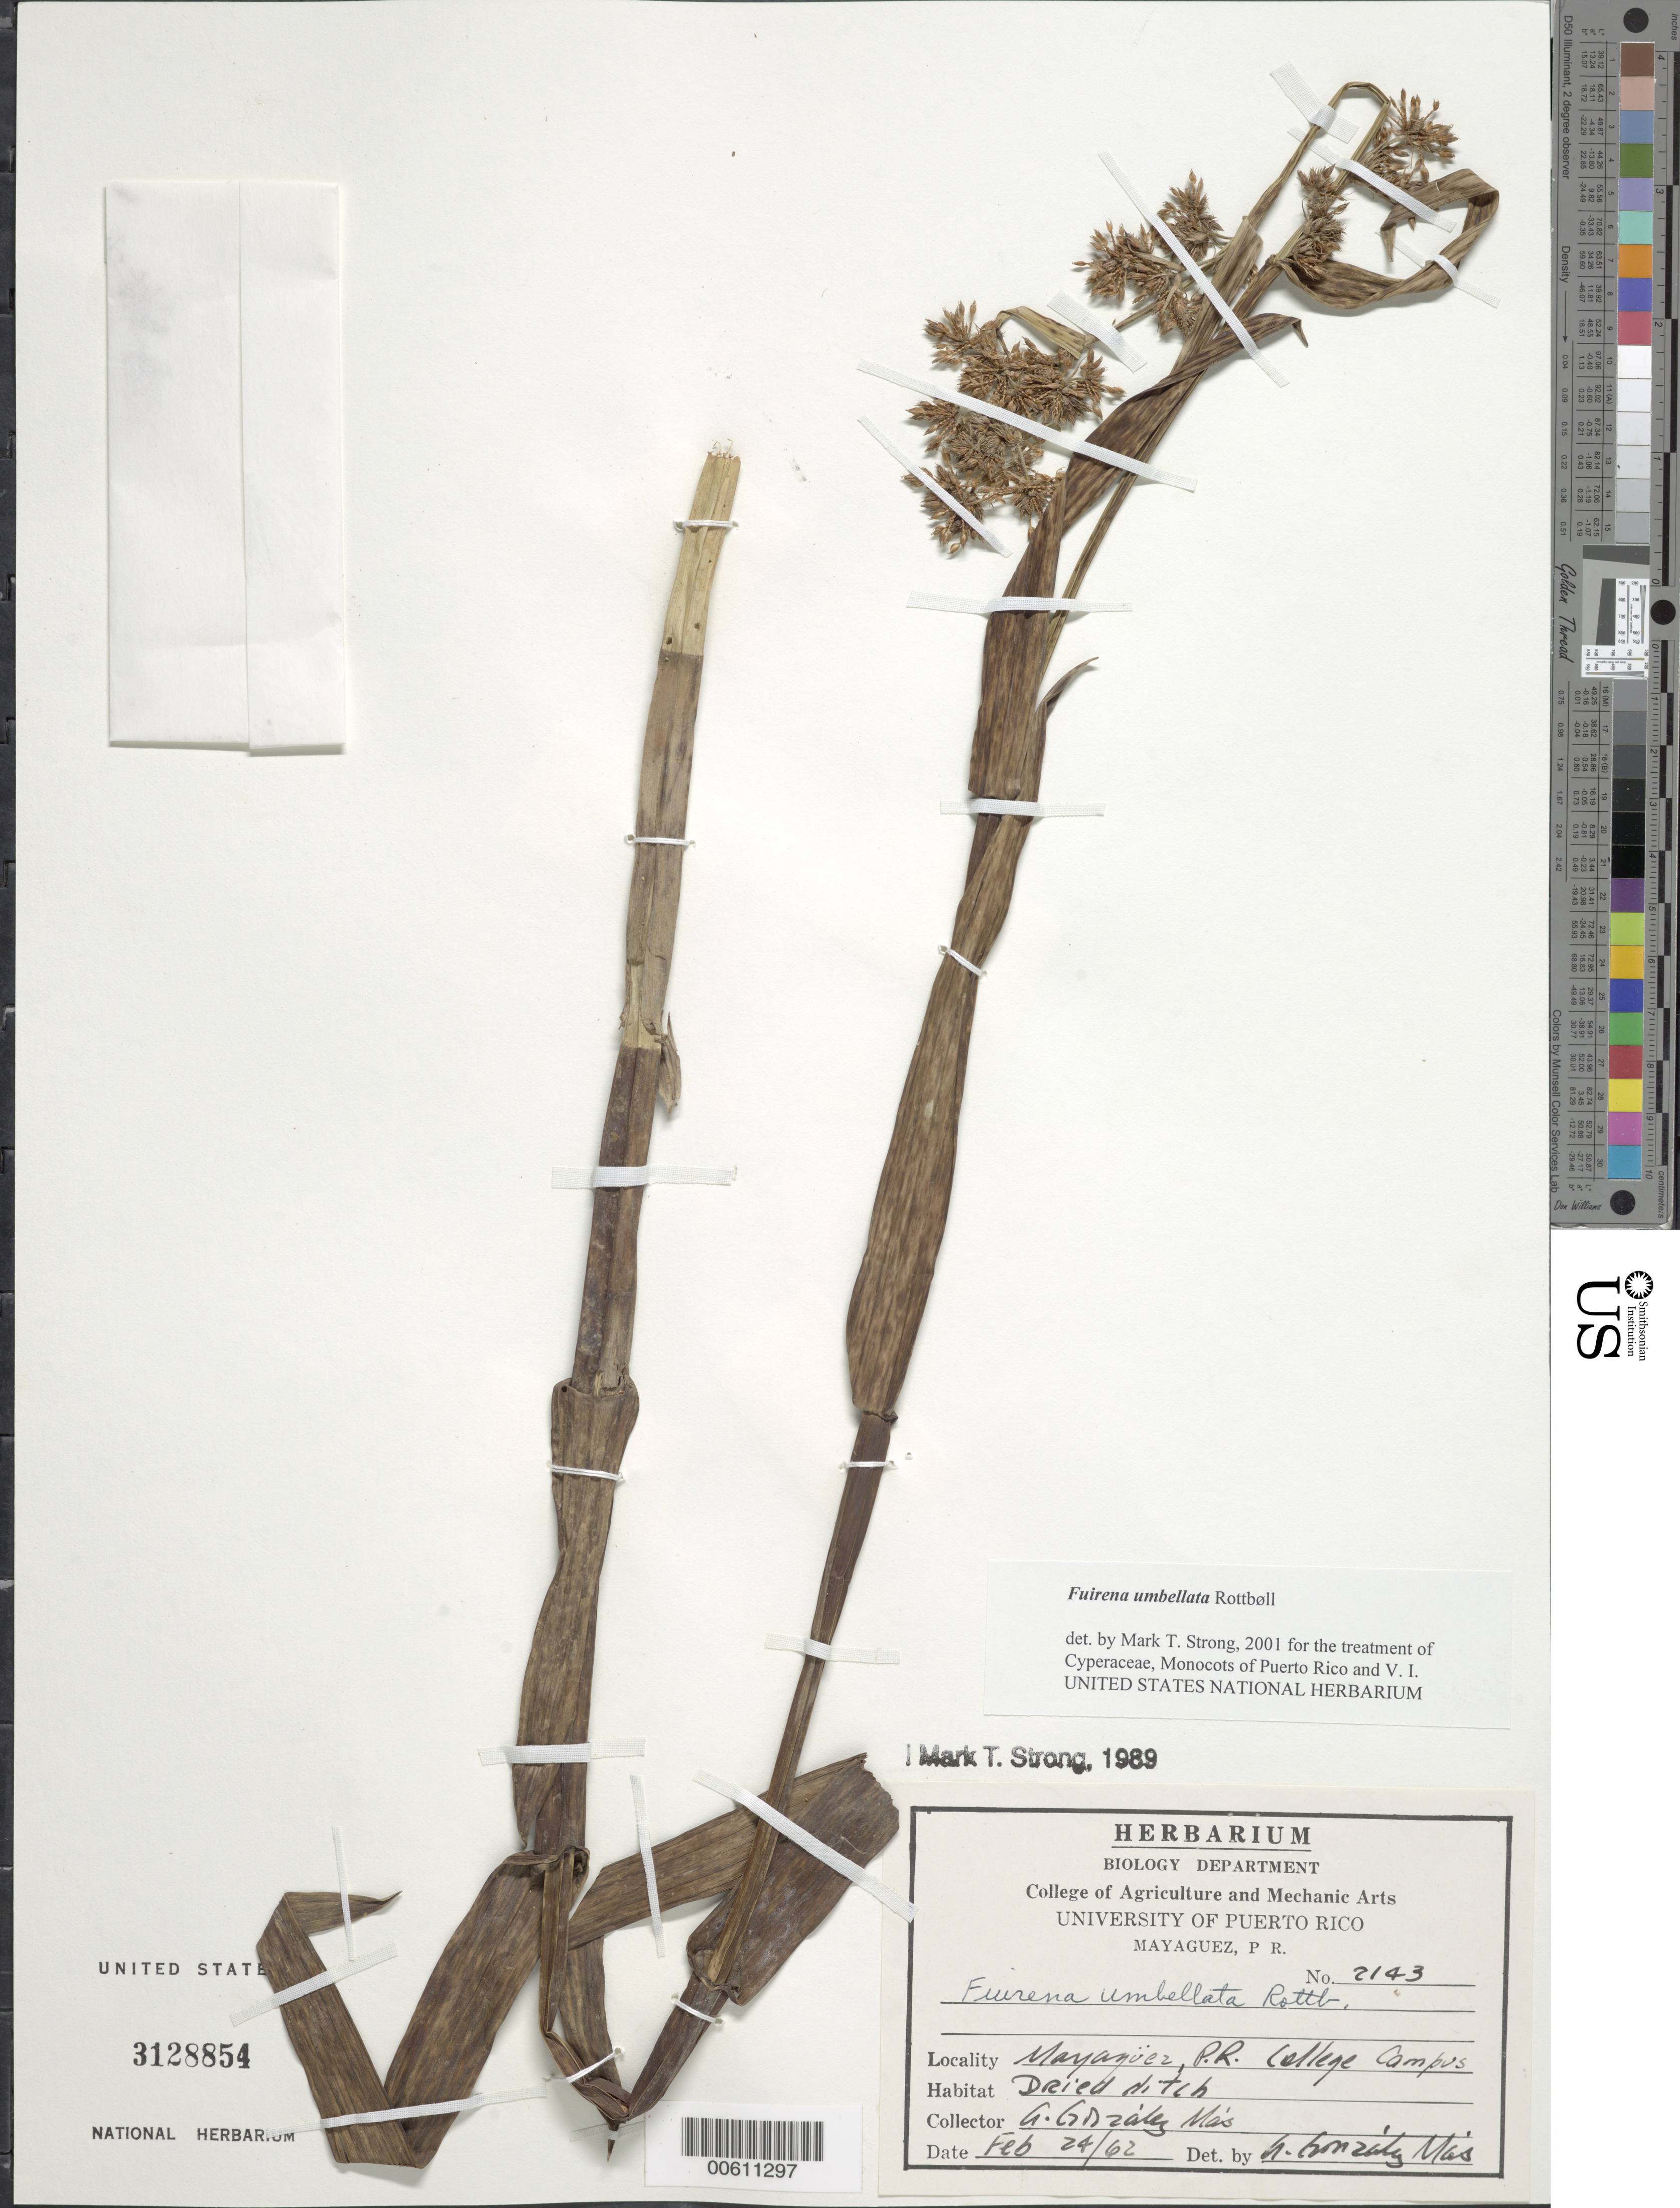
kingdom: Plantae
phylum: Tracheophyta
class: Liliopsida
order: Poales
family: Cyperaceae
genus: Fuirena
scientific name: Fuirena umbellata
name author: Rottb.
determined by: Strong, M. T., (US), Smithsonian Institution - National Museum of Natural History (UNITED STATES)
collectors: A. González Más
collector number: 2143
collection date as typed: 24 Feb 1962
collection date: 1962-02-24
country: Puerto Rico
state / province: Naguabo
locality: Naguabo: College campus.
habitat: Dried ditch.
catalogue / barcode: US 3128854